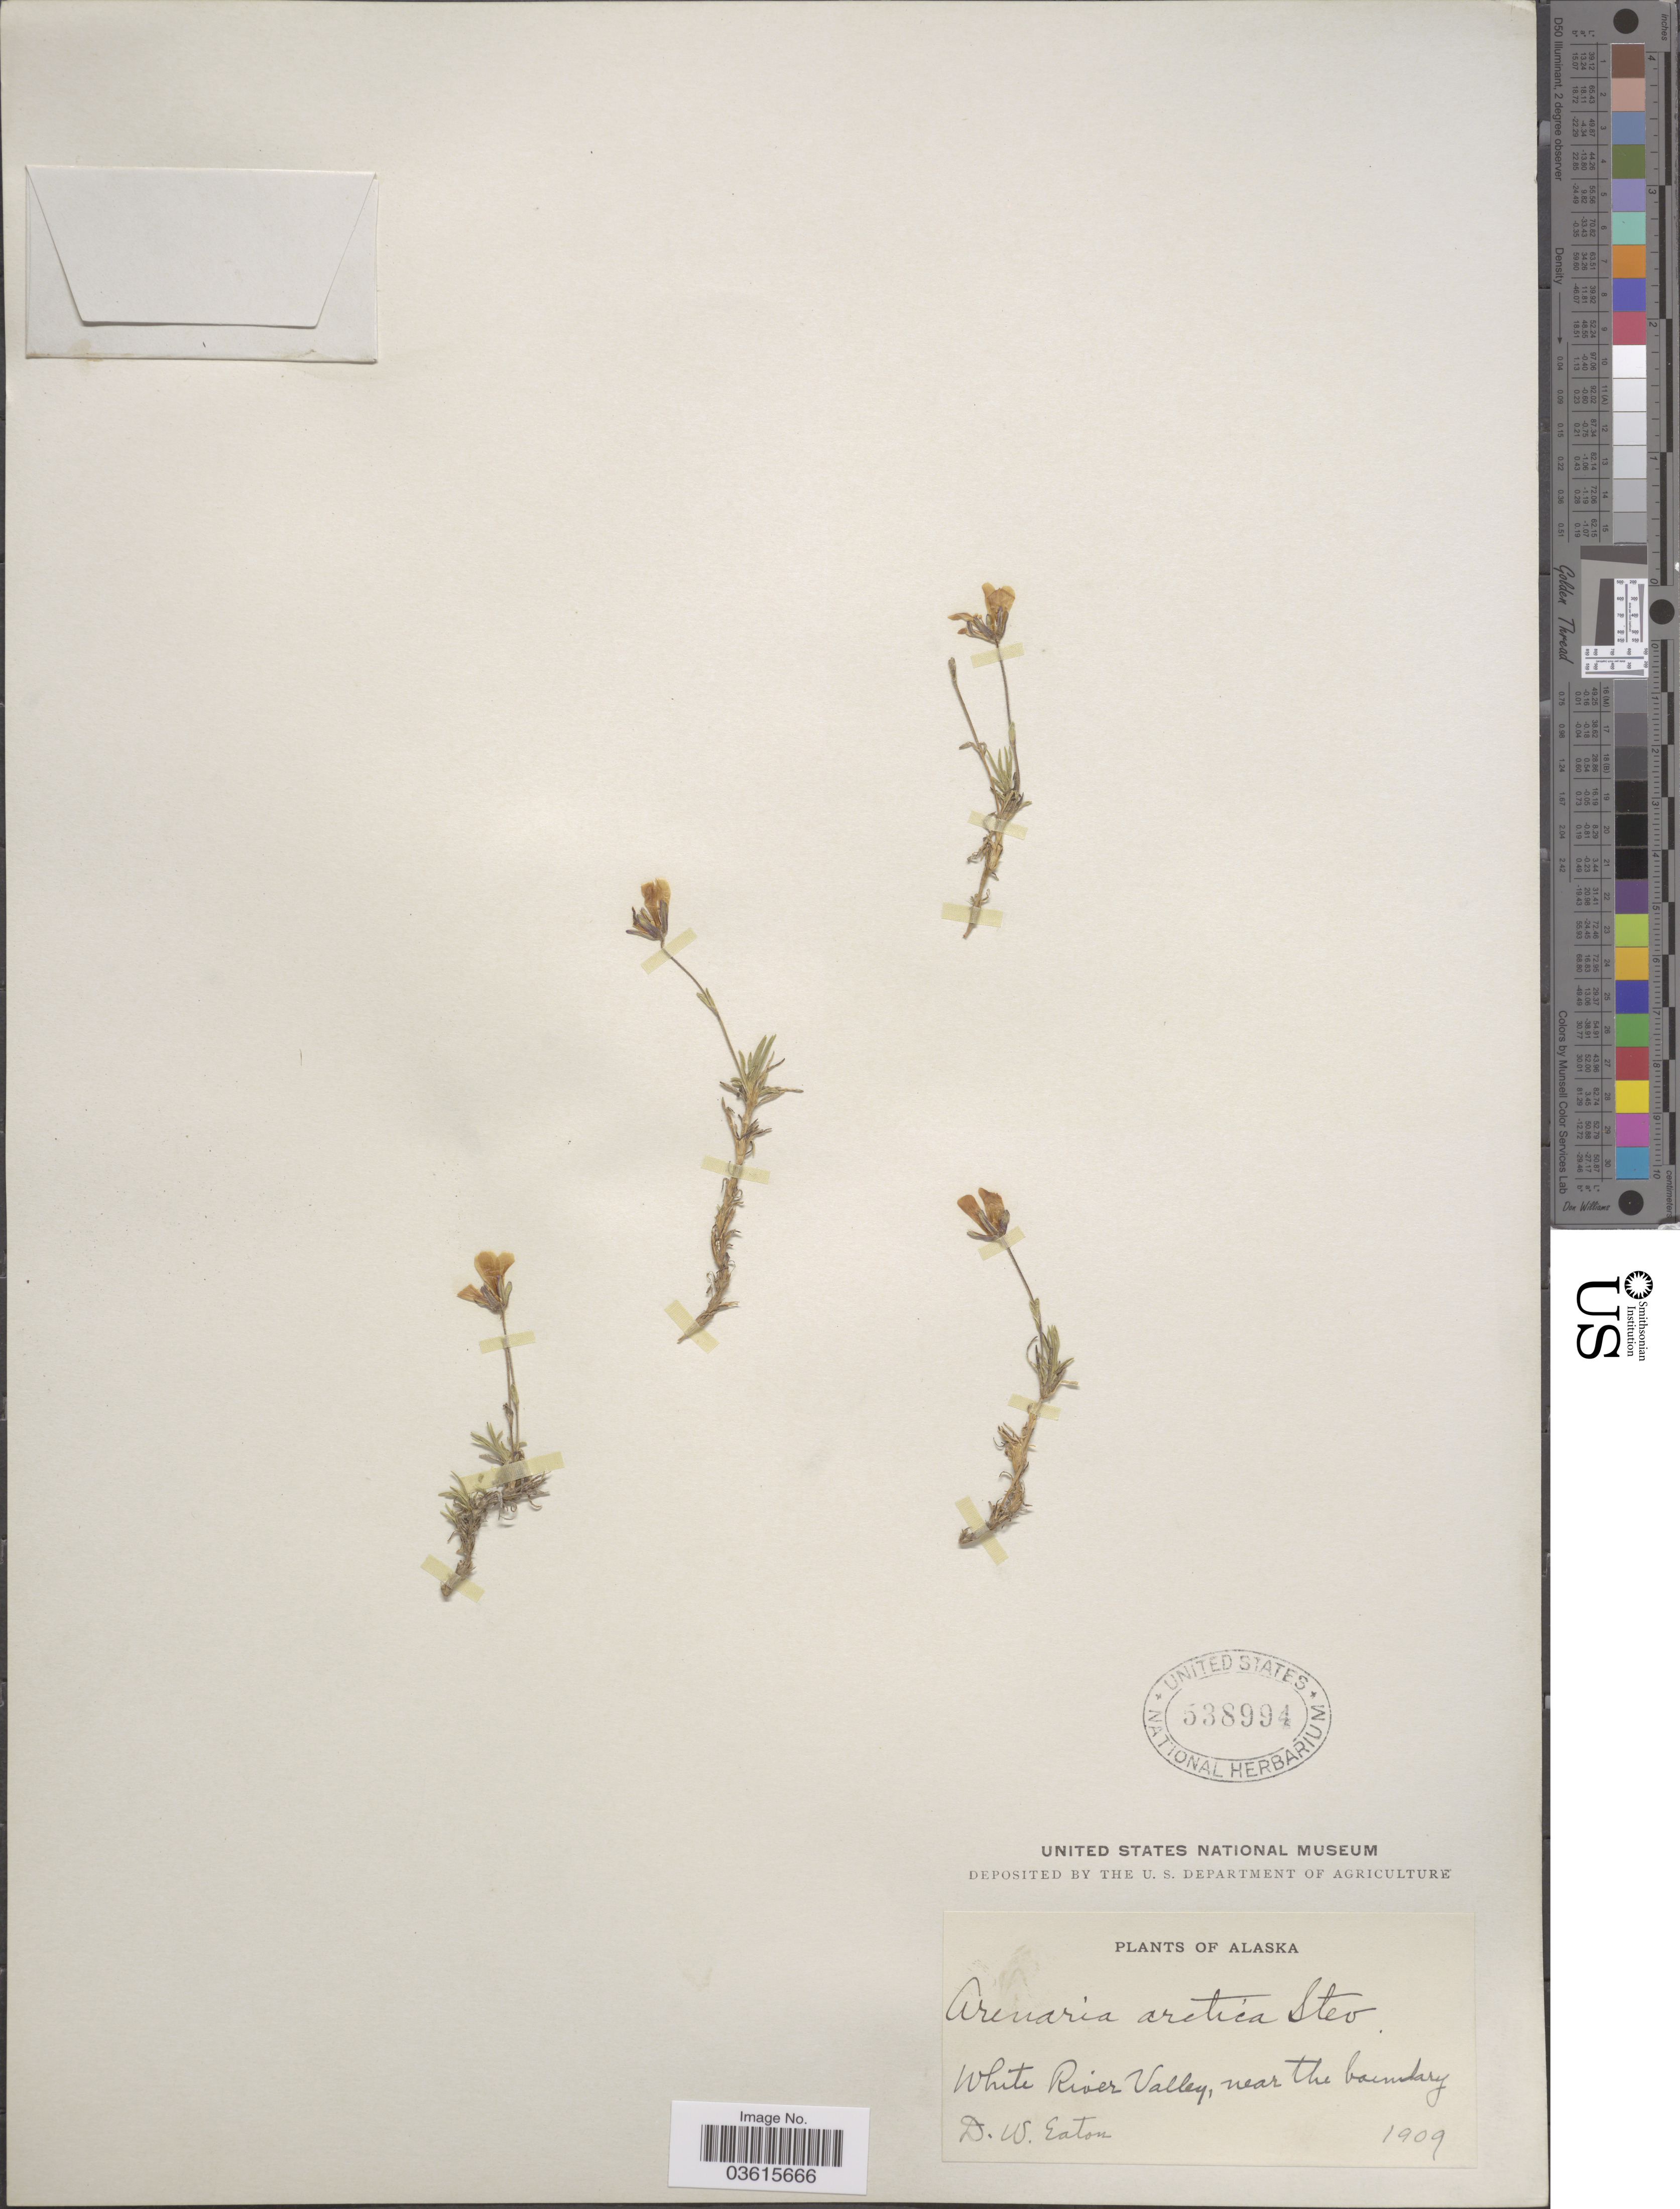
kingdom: Plantae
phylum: Tracheophyta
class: Magnoliopsida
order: Caryophyllales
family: Caryophyllaceae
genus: Cherleria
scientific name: Cherleria arctica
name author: (Steven ex Ser.) A.J. Moore & Dillenb.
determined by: Strong, M. T., (US), Smithsonian Institution - National Museum of Natural History (UNITED STATES)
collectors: D. Eaton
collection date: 1909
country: United States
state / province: Alaska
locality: White River Valley, near the boundary.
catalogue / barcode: US 538994